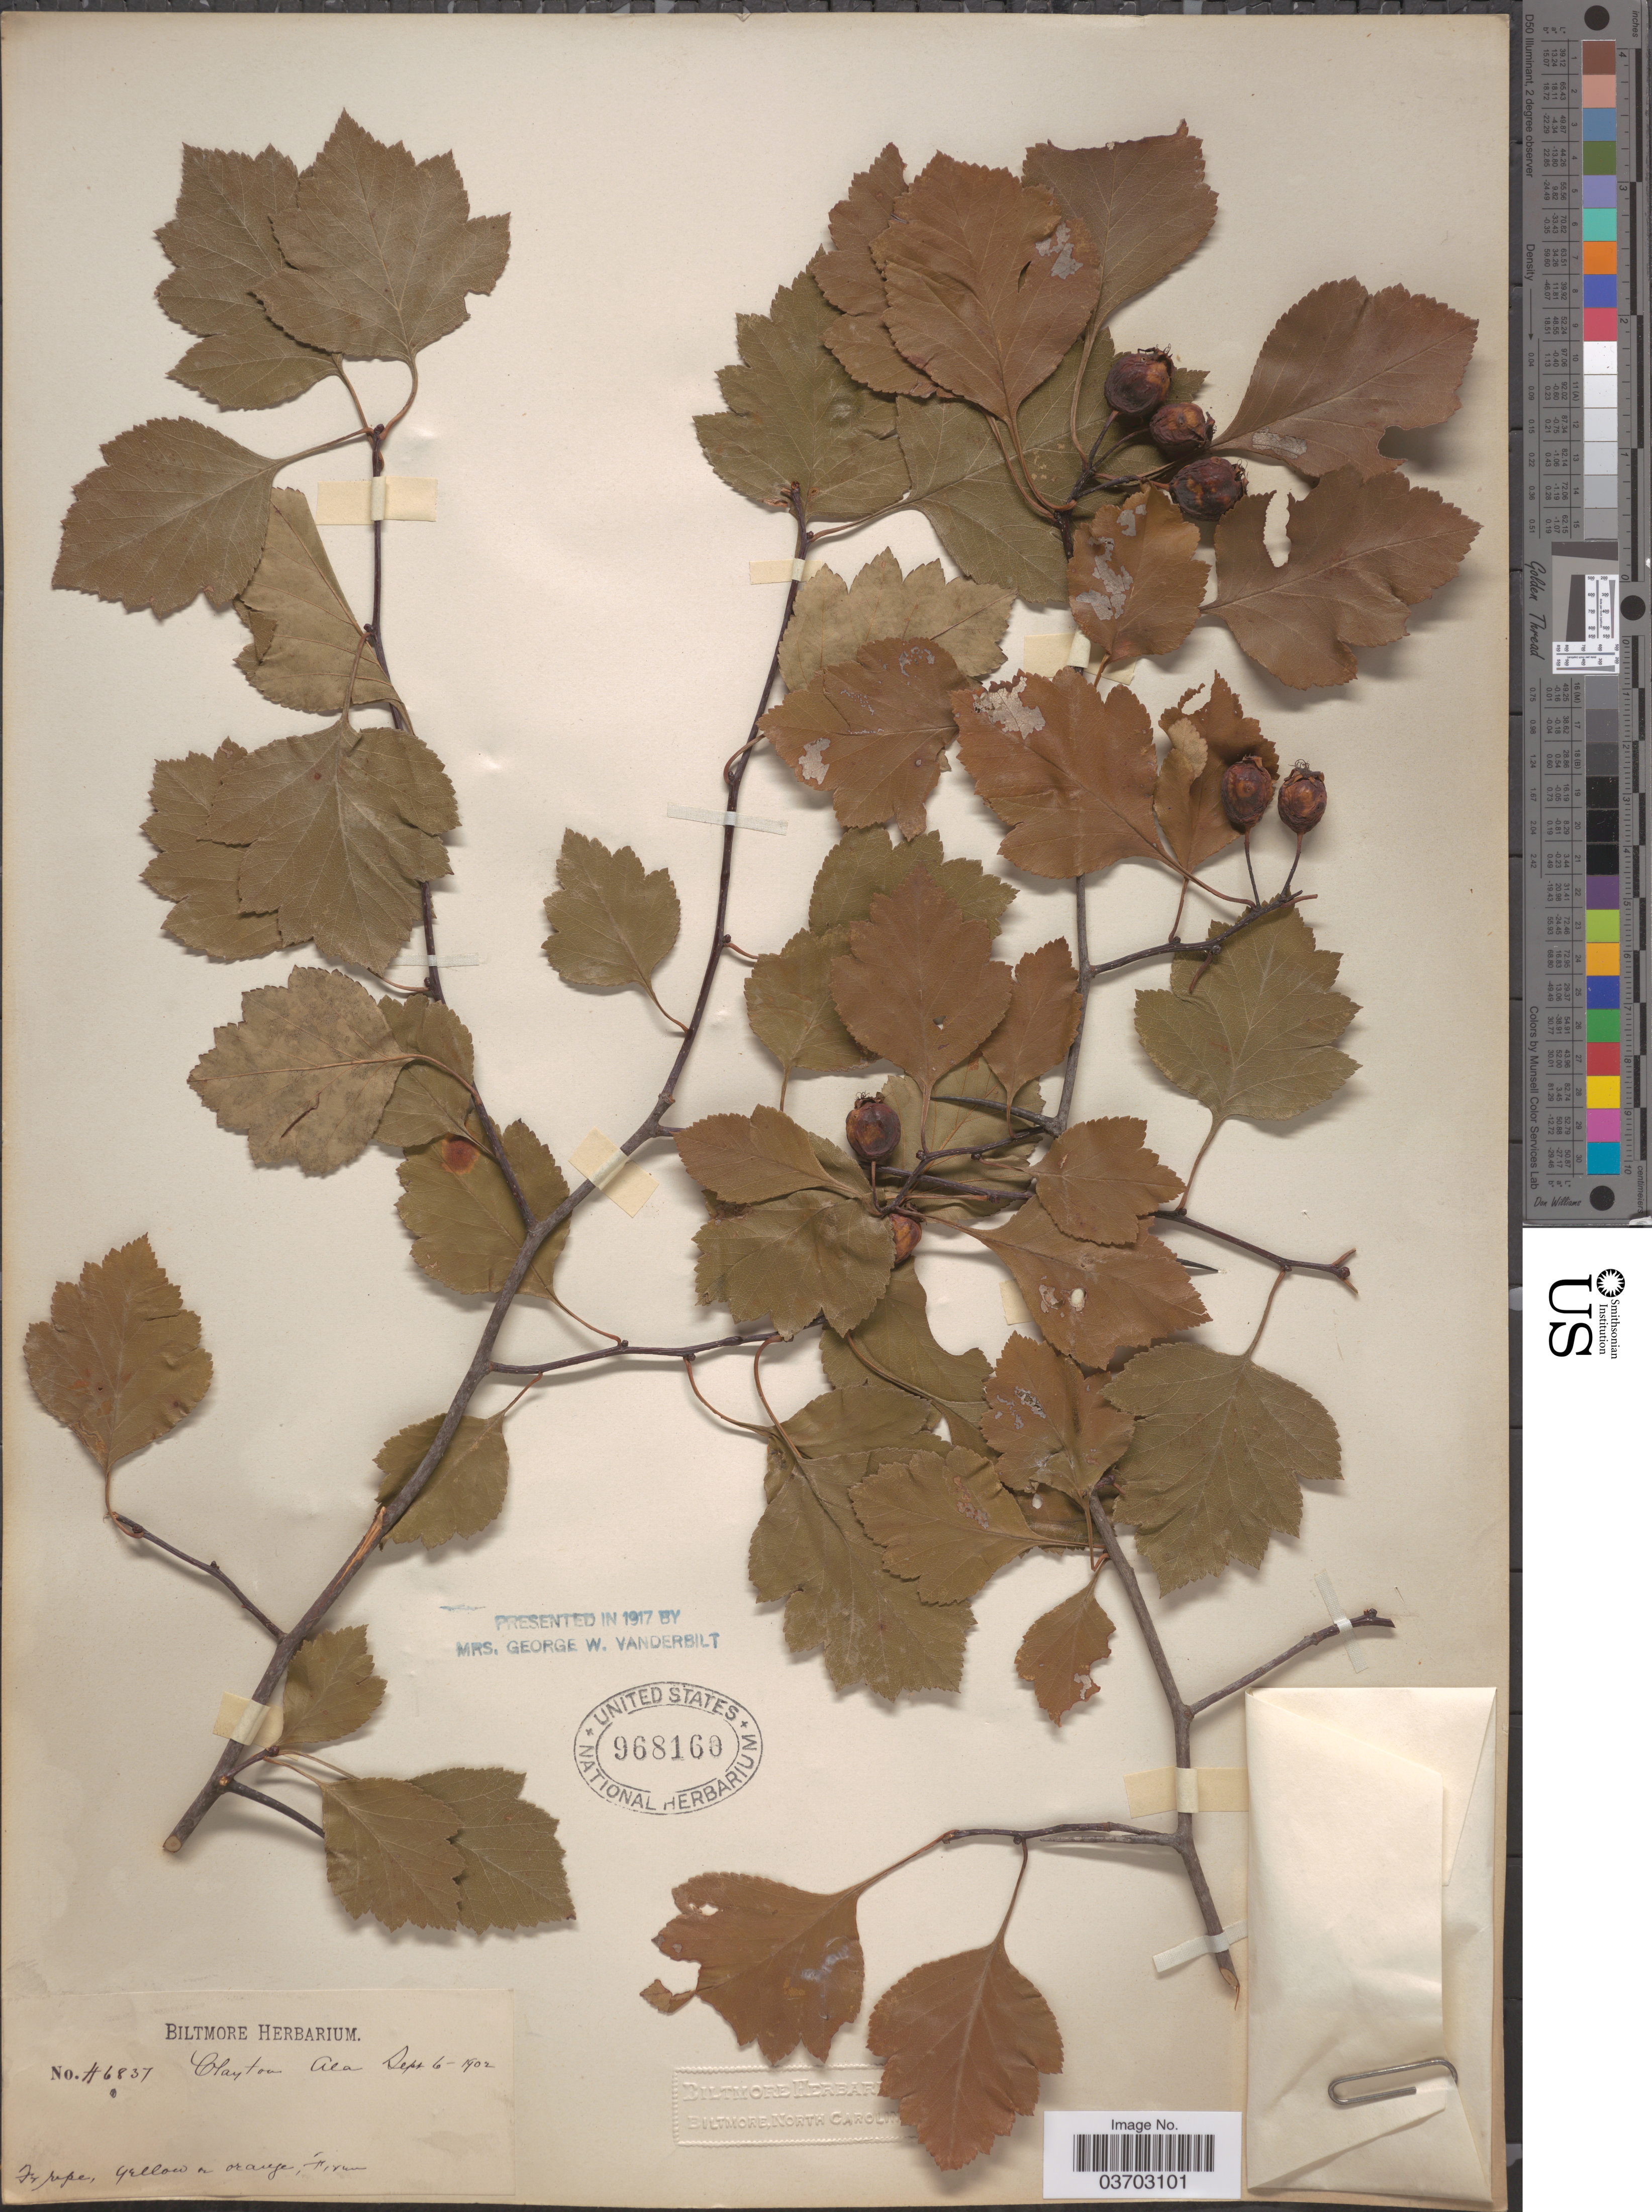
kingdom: Plantae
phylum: Tracheophyta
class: Magnoliopsida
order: Rosales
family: Rosaceae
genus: Crataegus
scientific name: Crataegus sp.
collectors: ex herb. Biltmore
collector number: H6837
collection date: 1902-09-06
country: United States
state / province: Alabama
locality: Clayton.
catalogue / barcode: US 968160